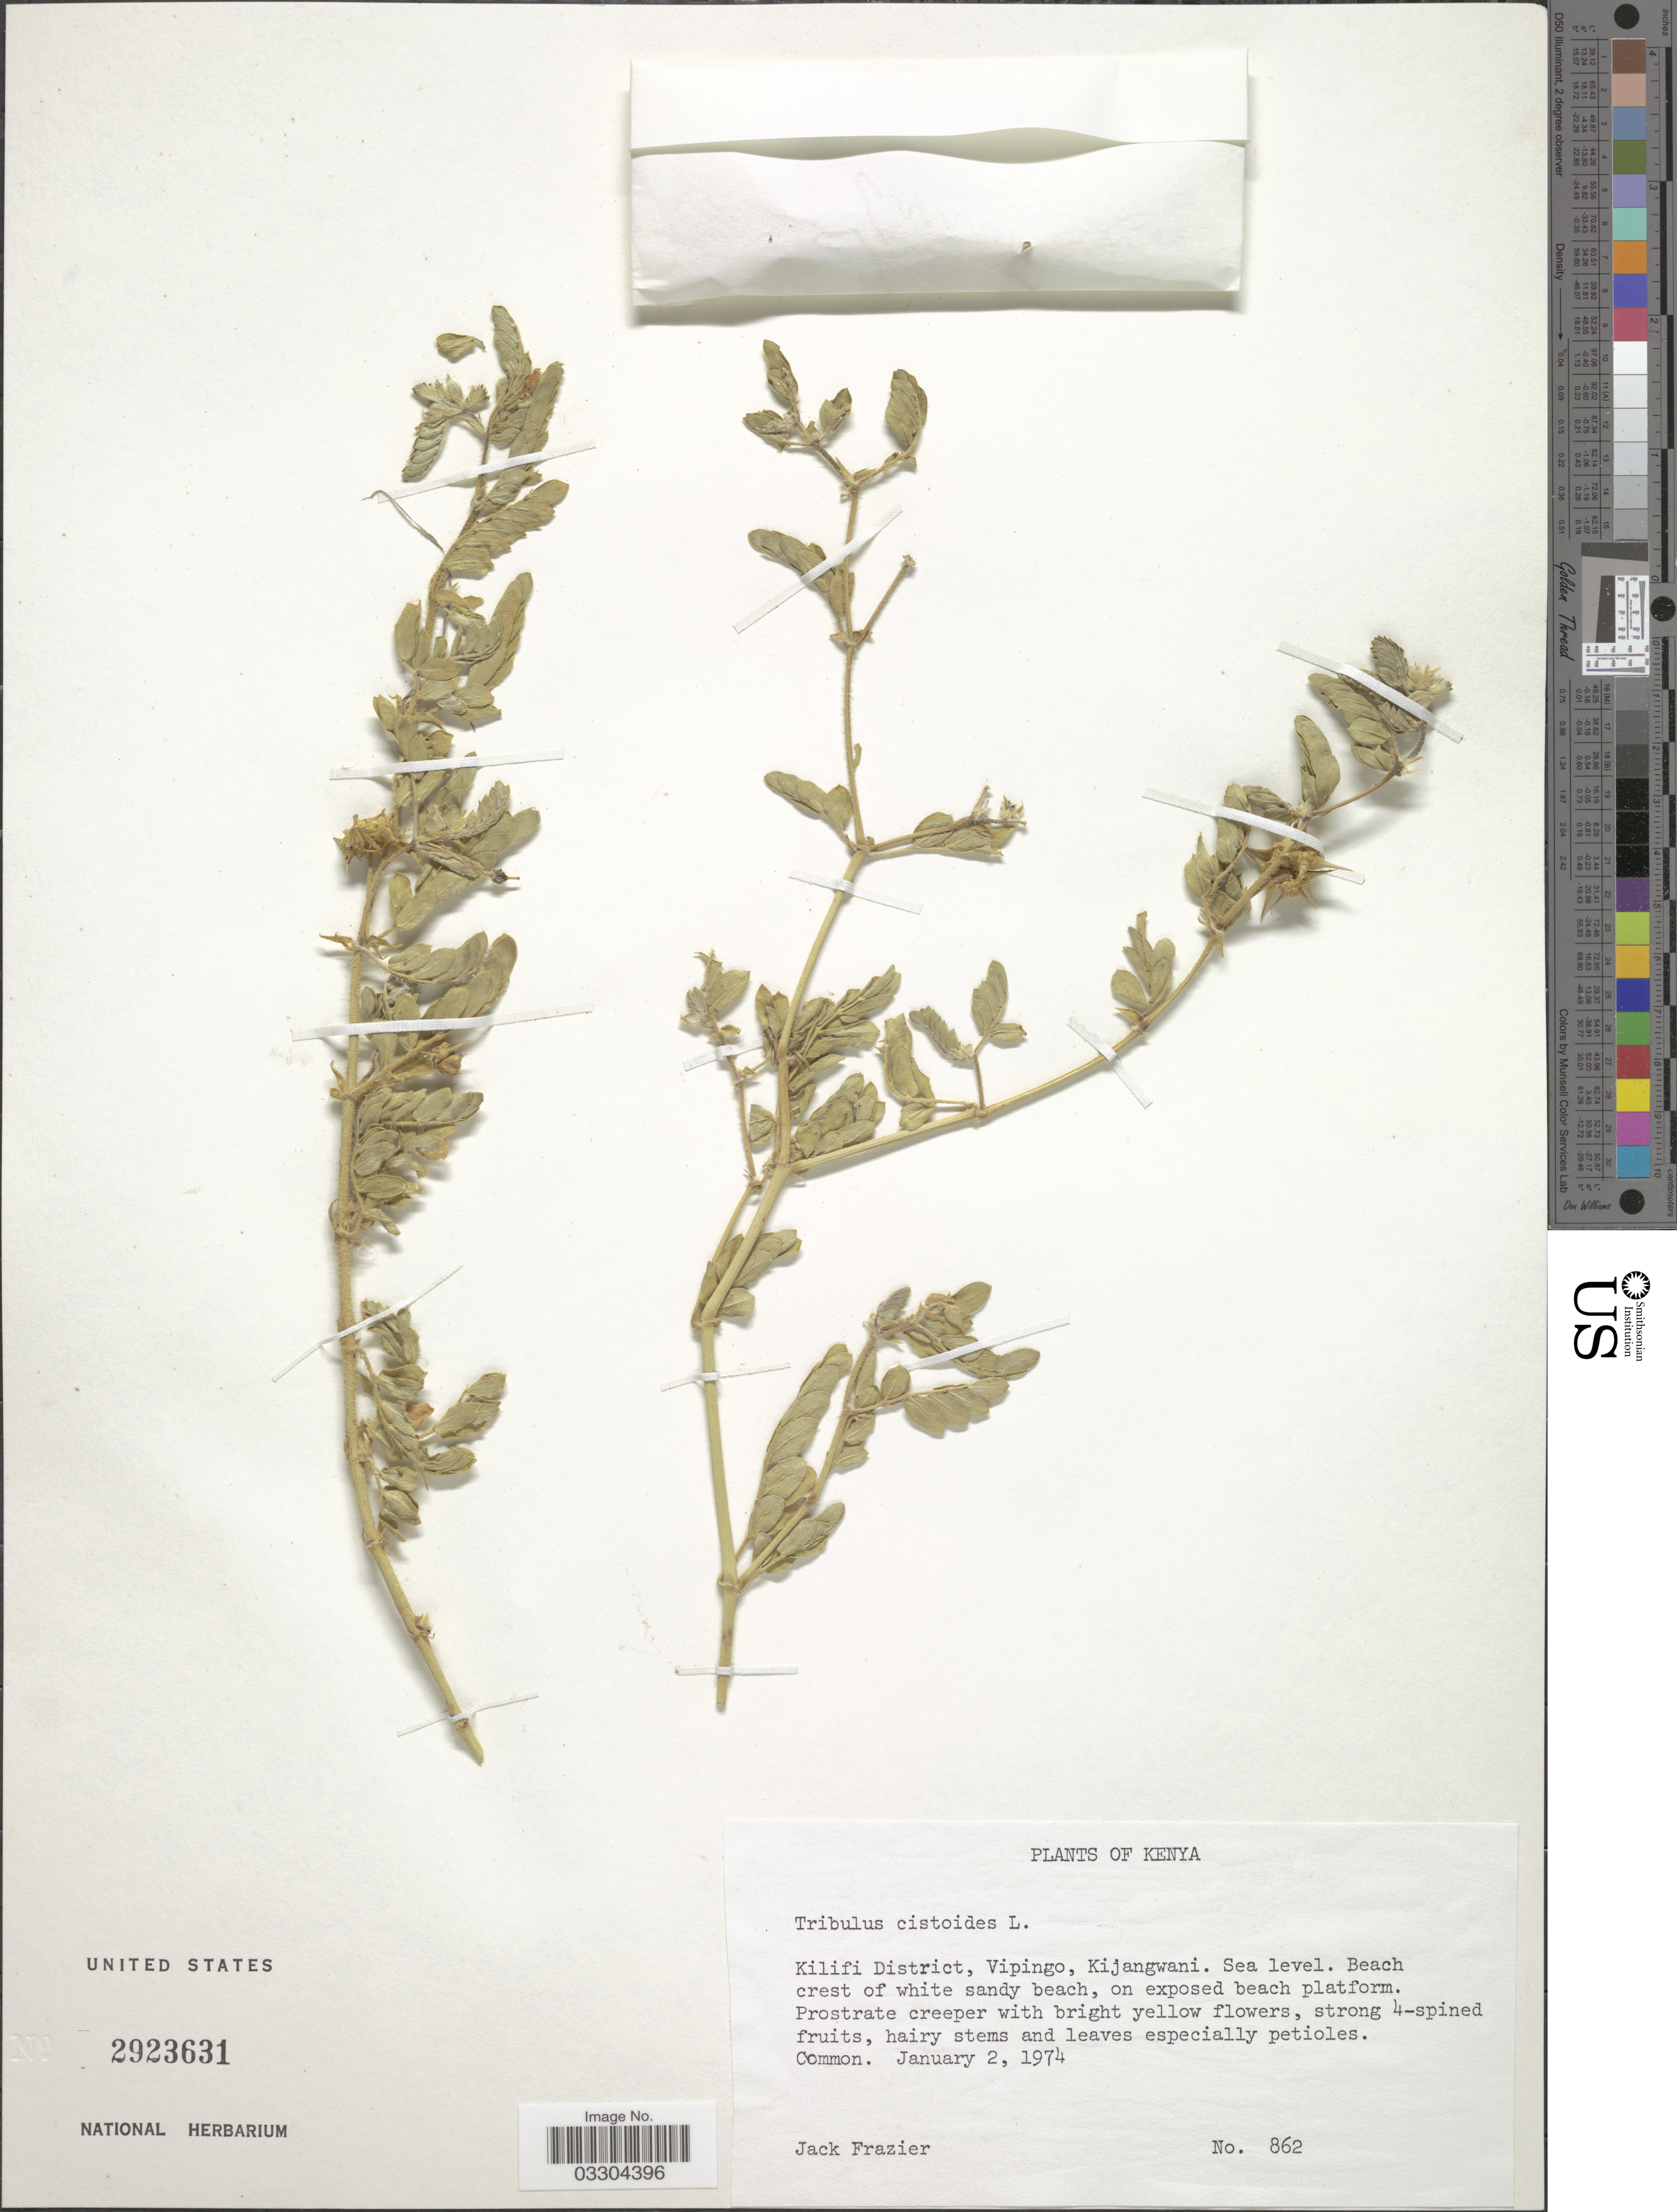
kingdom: Plantae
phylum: Tracheophyta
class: Magnoliopsida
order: Zygophyllales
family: Zygophyllaceae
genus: Tribulus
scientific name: Tribulus cistoides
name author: L.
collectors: J. Frazier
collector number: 862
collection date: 1974-01-02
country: Kenya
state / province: Kilifi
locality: Kilifi District, Vipingo, Kijangwani.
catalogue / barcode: US 2923631